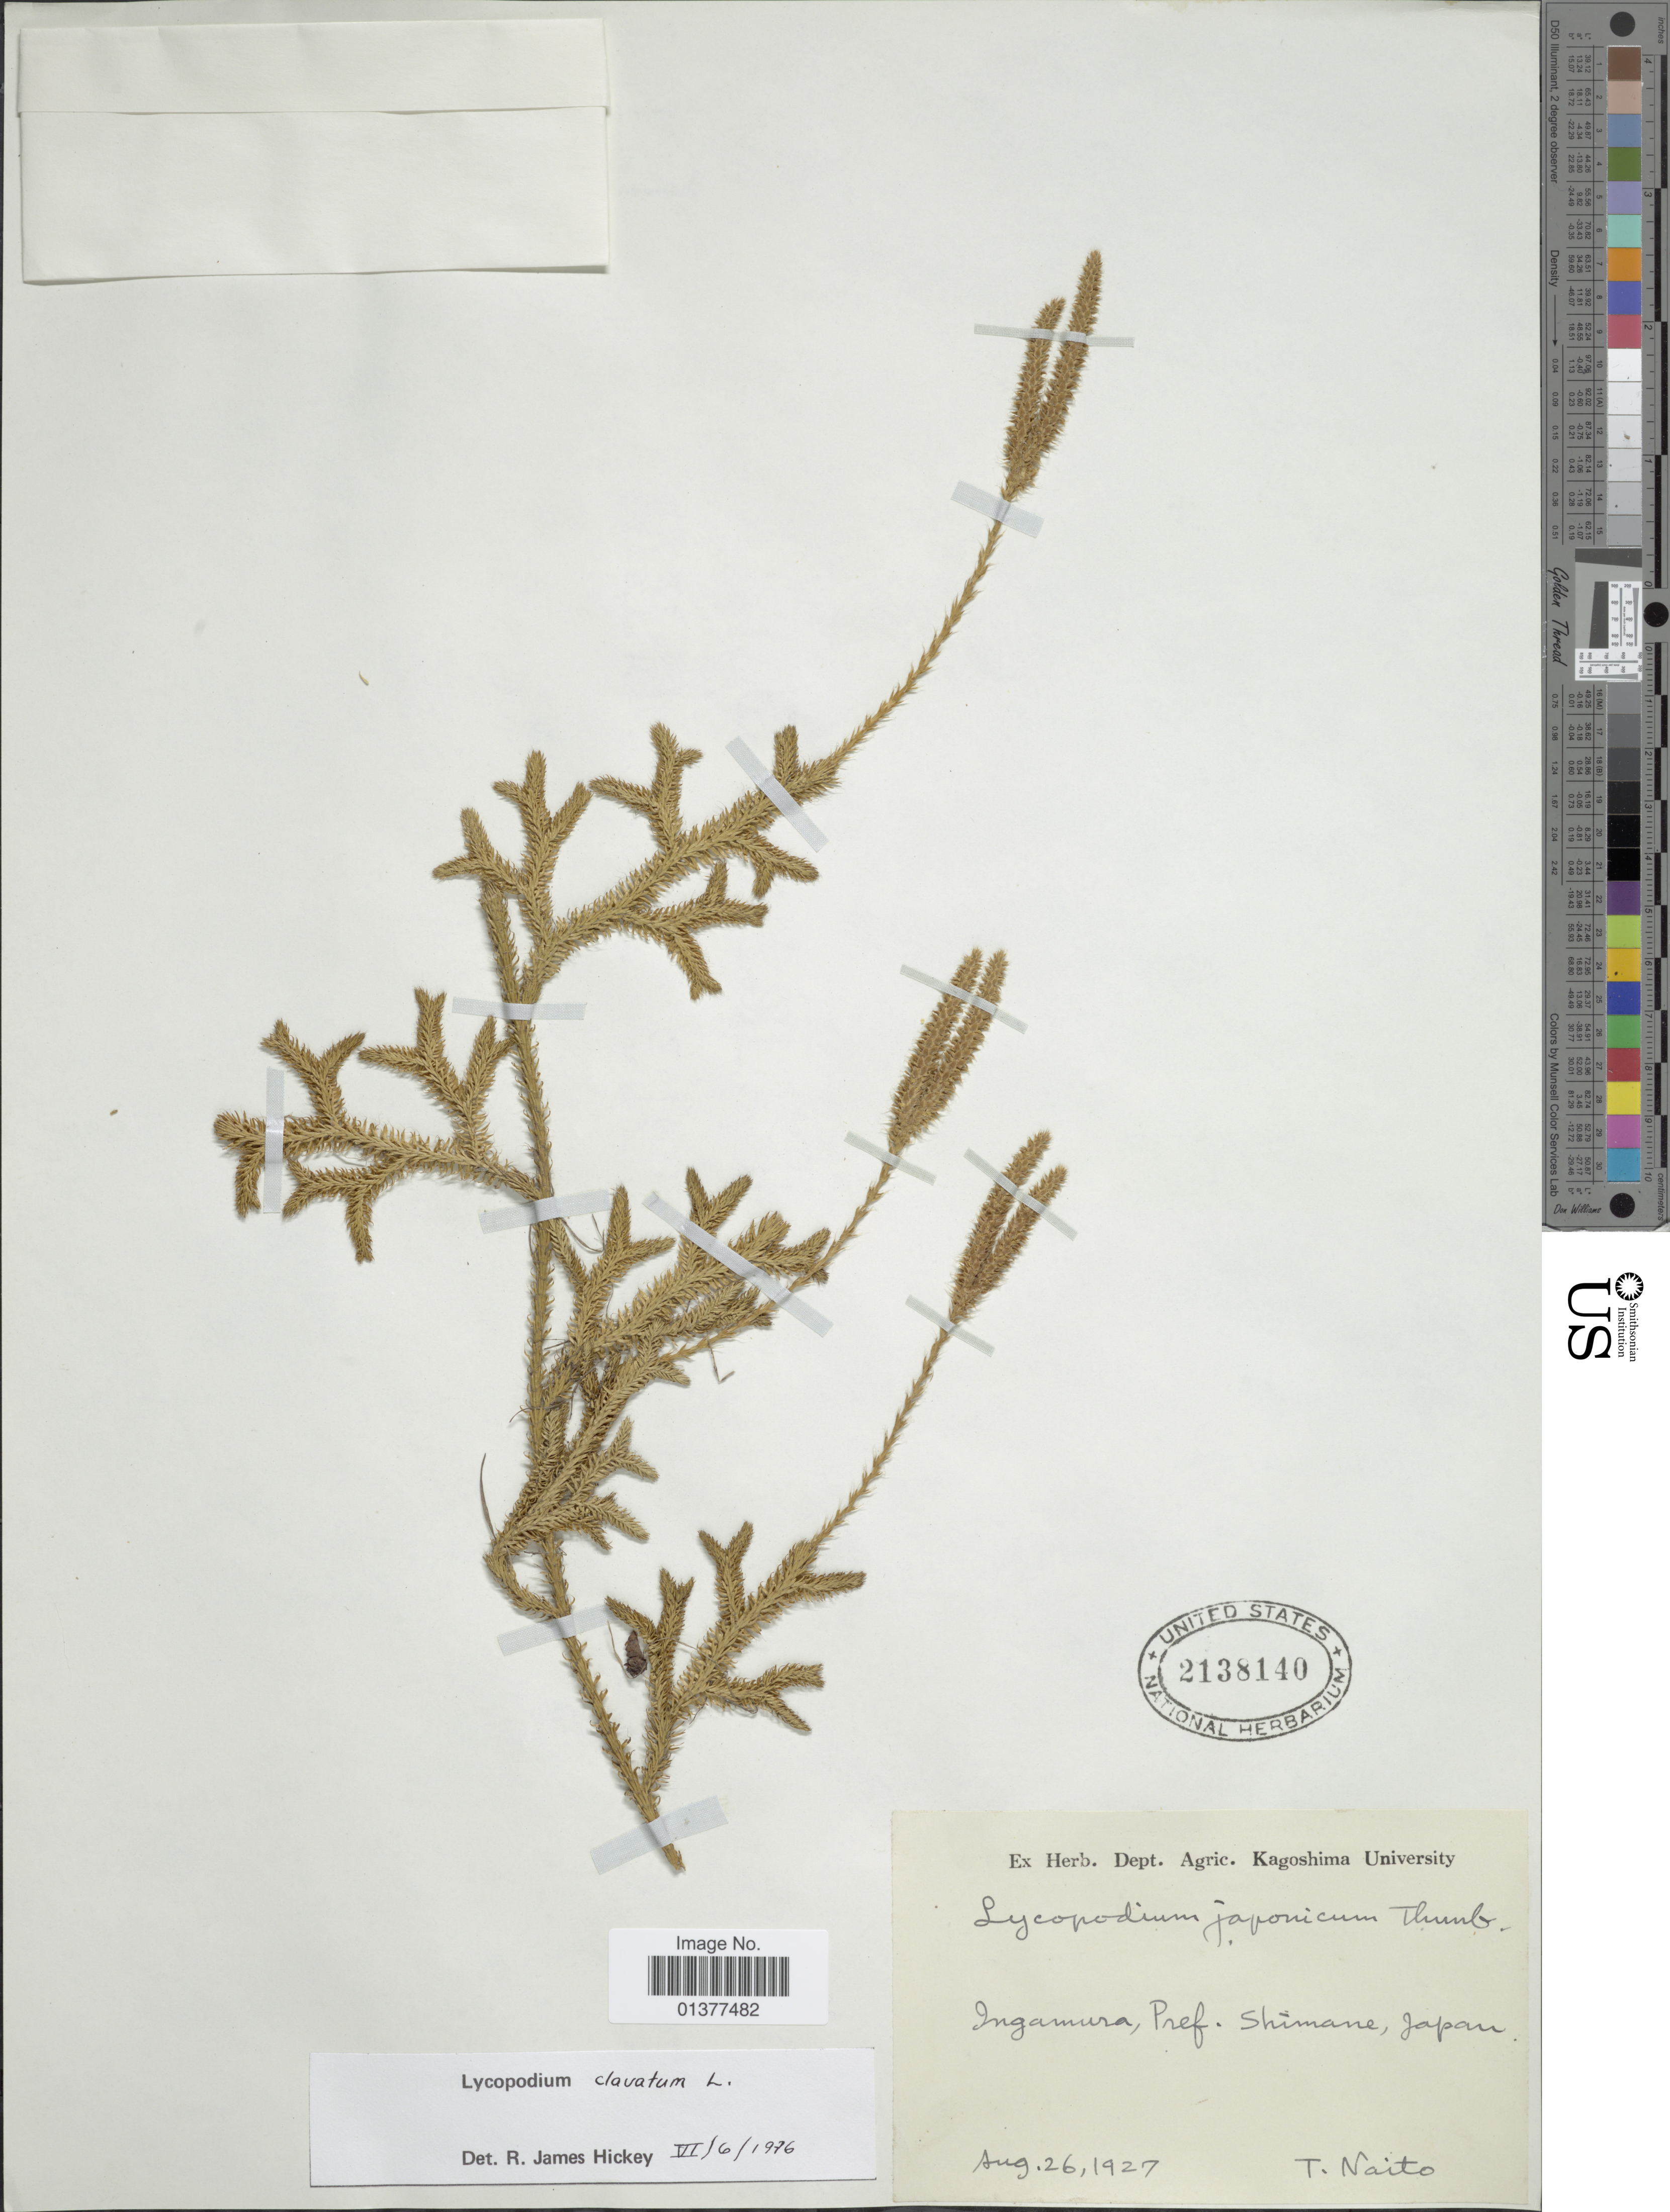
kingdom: Plantae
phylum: Tracheophyta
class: Lycopodiopsida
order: Lycopodiales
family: Lycopodiaceae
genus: Lycopodium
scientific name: Lycopodium clavatum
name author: L.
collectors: T. Naito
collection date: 1927-08-26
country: Japan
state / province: Simane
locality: Ingamura, pref. Shimane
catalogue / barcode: US 2138140